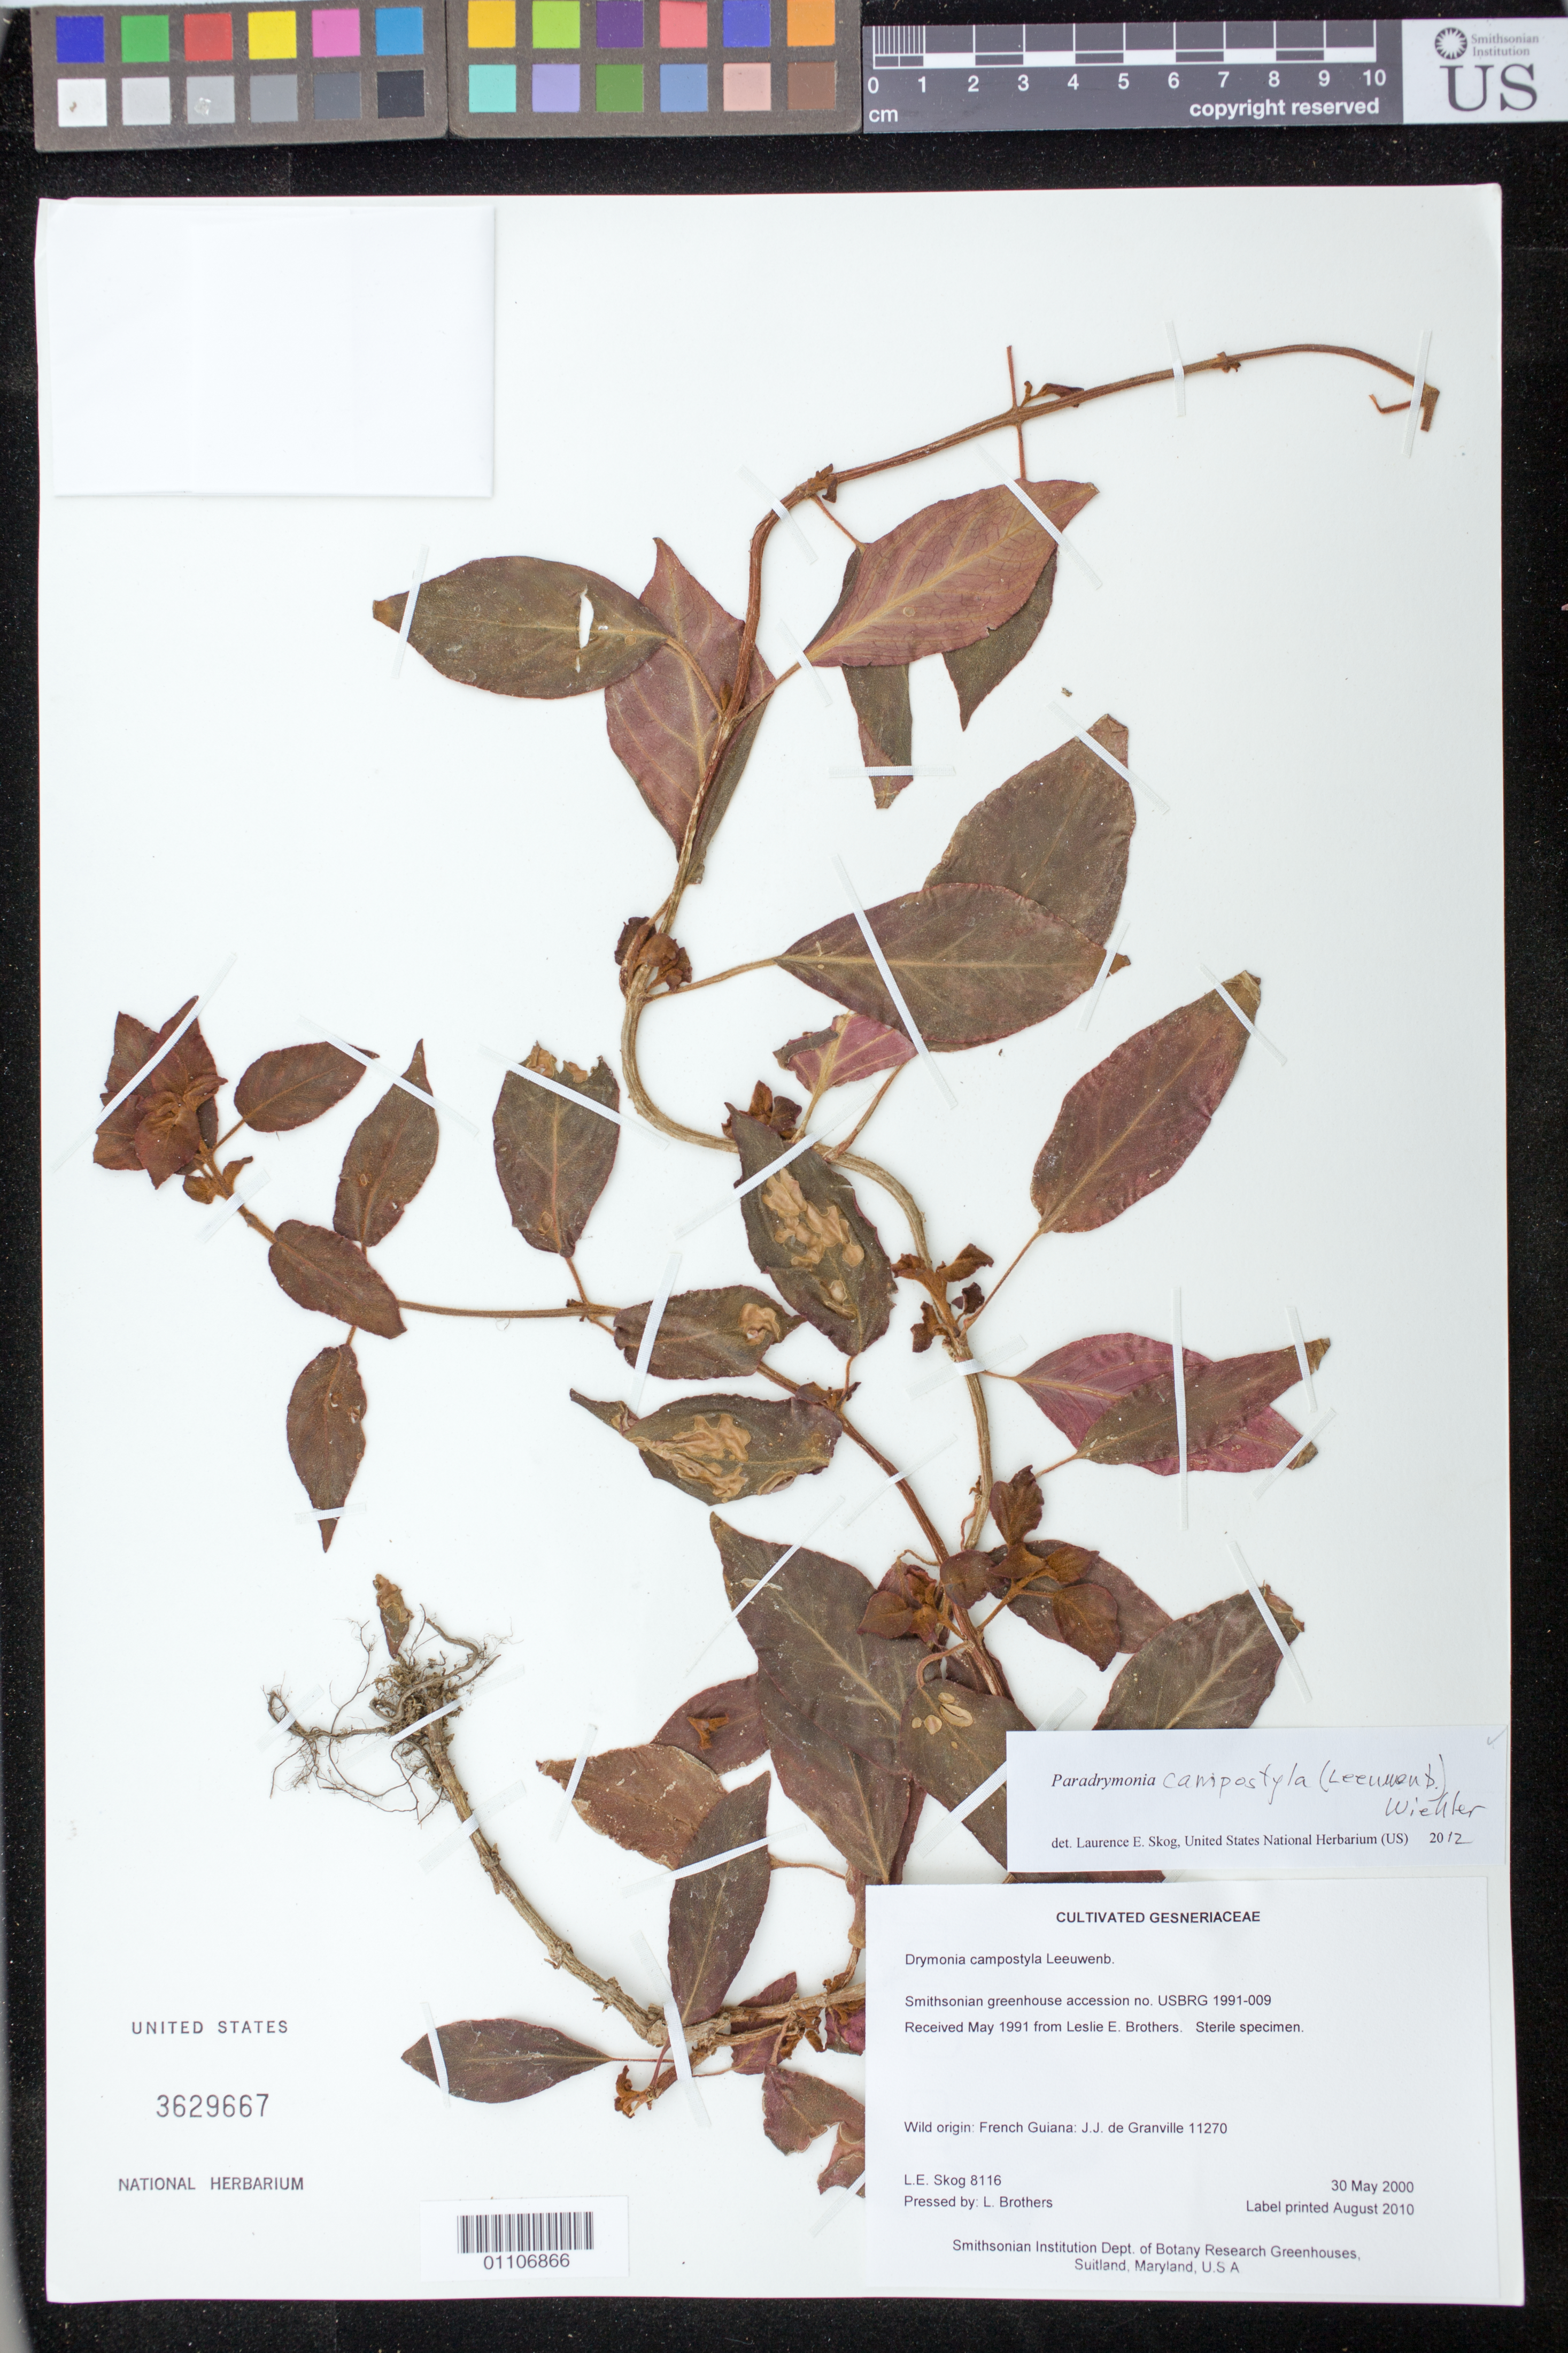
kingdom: Plantae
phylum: Tracheophyta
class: Magnoliopsida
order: Lamiales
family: Gesneriaceae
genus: Drymonia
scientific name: Drymonia campostyla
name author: Leeuwenb.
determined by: Skog, Laurence E.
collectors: L. E. Skog & L. Brothers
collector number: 8116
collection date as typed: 30 May 2000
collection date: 2000-05-30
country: French Guiana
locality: Smithsonian Institution Dept. of Botany Research Greenhouses, Suitland, Maryland, U.S.A.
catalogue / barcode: US 3629667